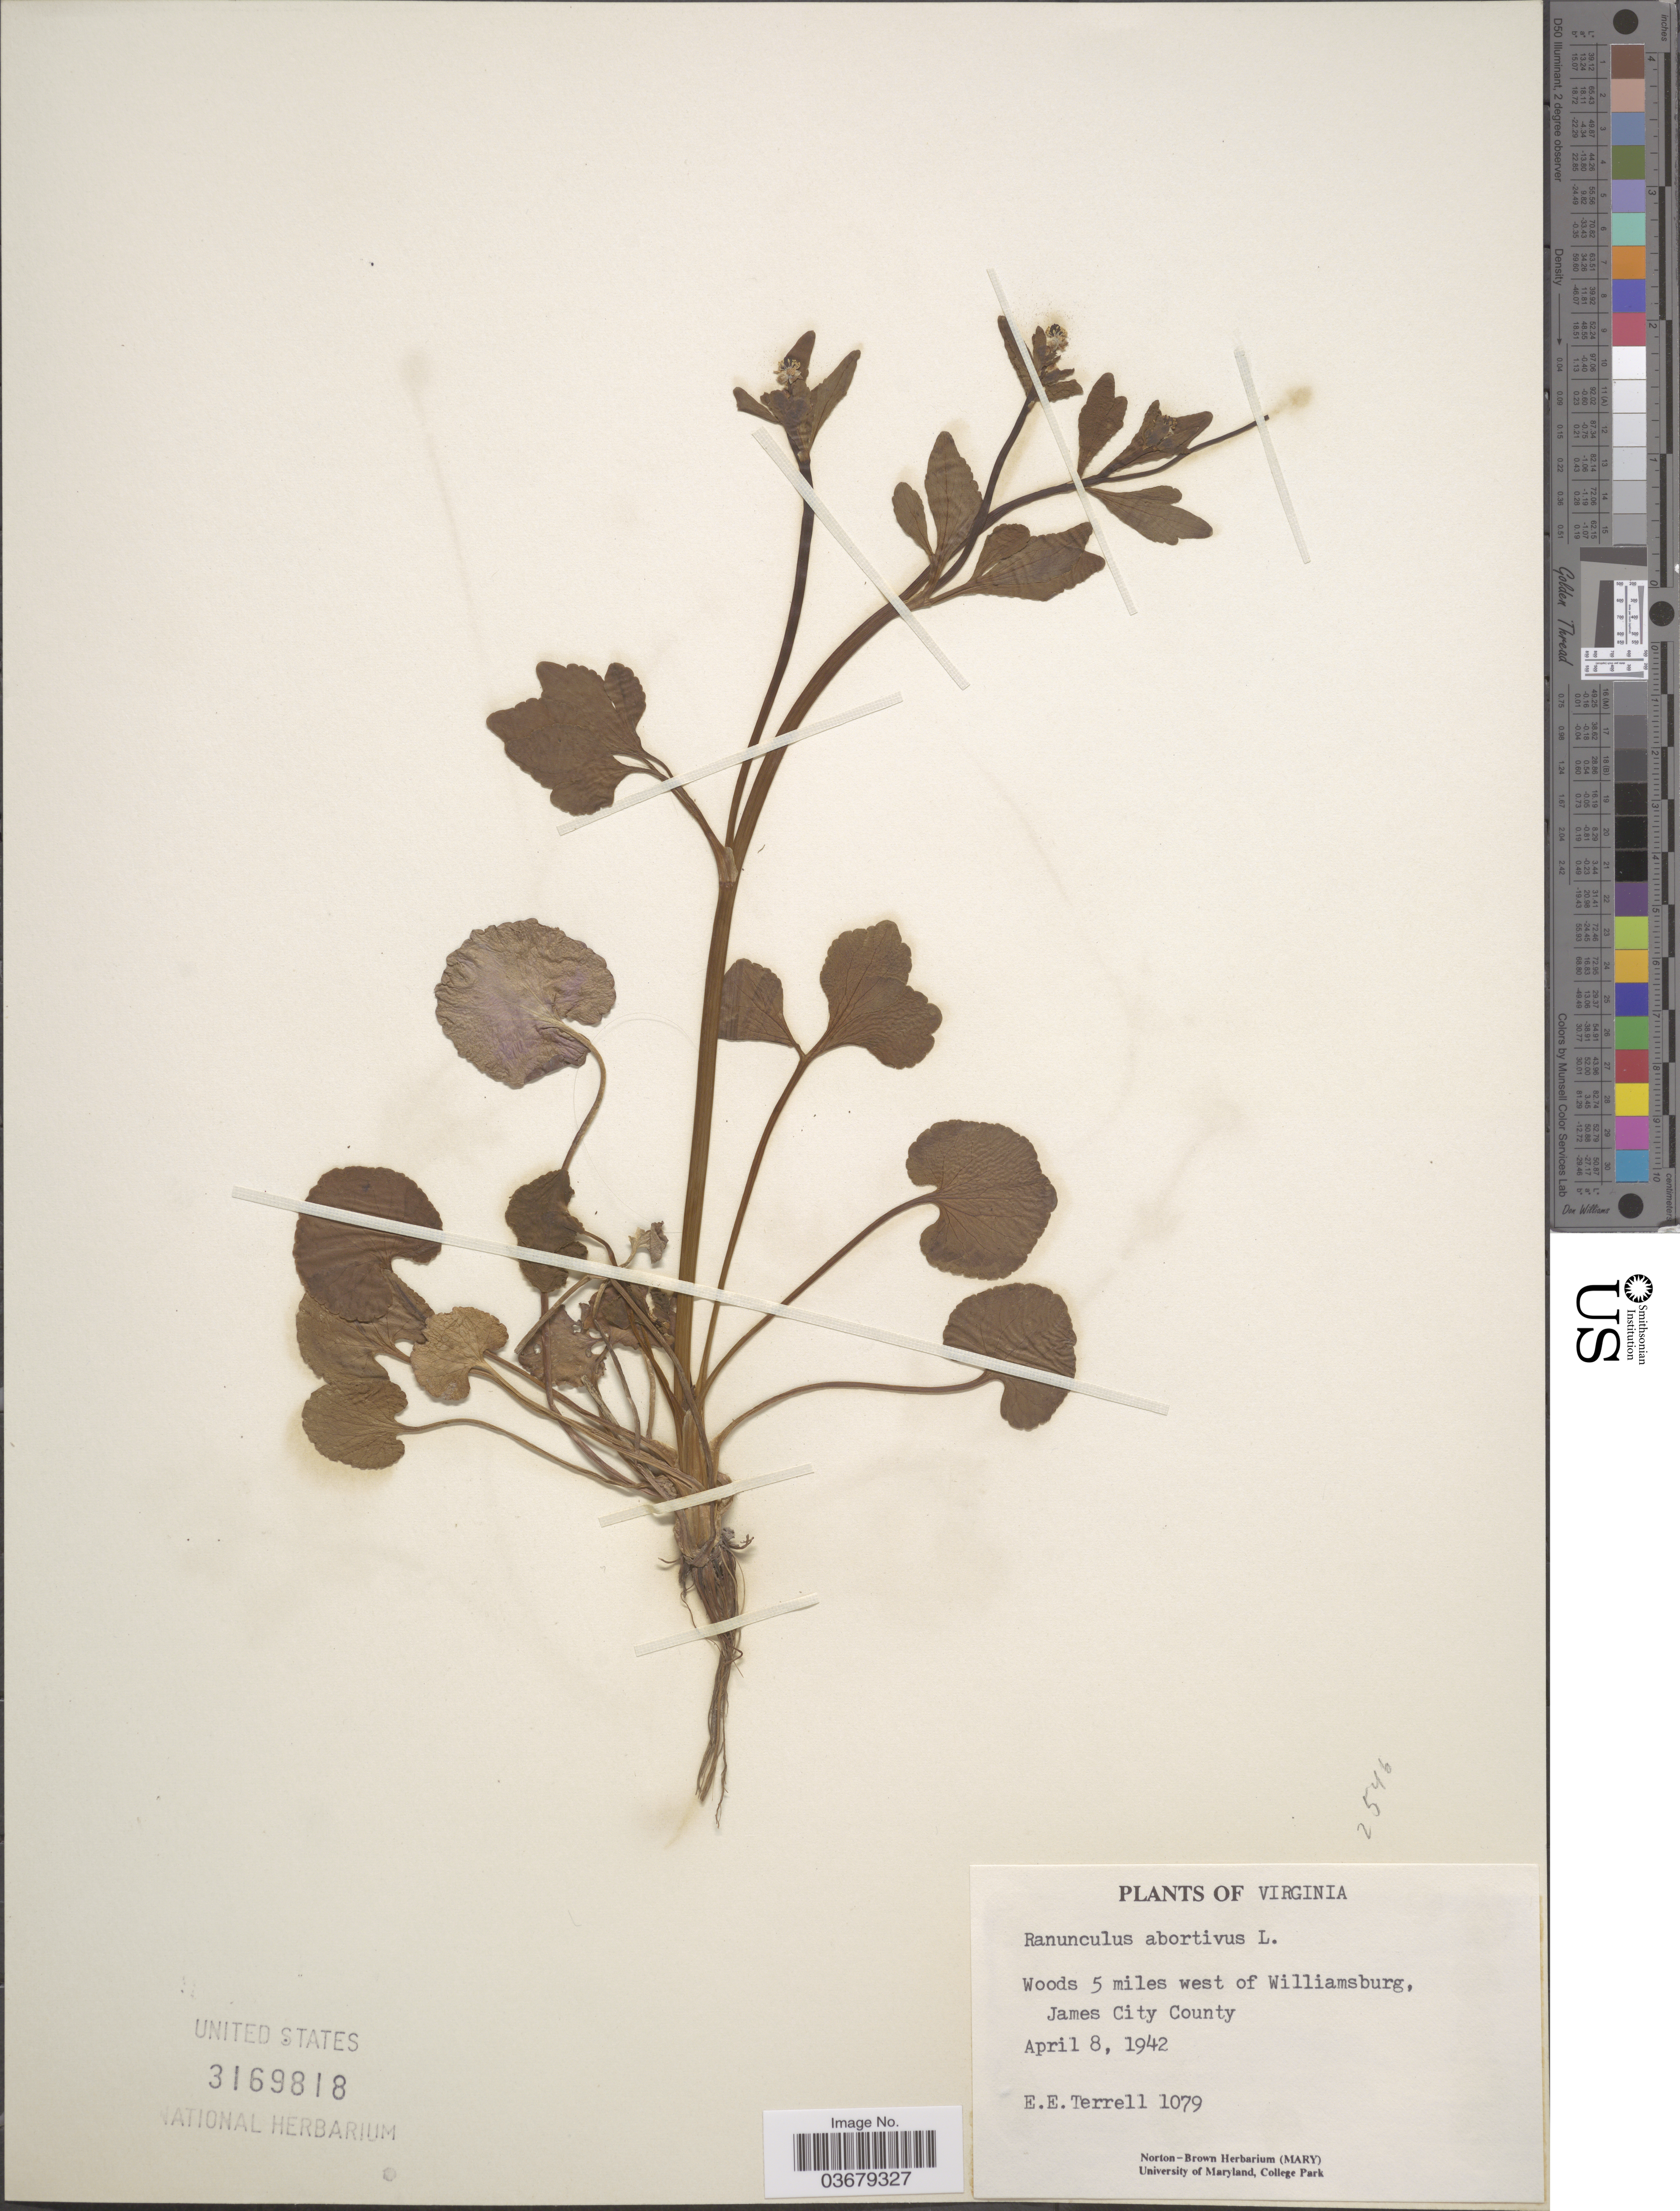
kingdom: Plantae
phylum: Tracheophyta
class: Magnoliopsida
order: Ranunculales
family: Ranunculaceae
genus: Ranunculus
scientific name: Ranunculus abortivus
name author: L.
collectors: E. E. Terrell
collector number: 1079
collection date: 1942-04-08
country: United States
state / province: Virginia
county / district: James City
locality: Woods 5 miles west of Williamsburg, James City County.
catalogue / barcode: US 3169818